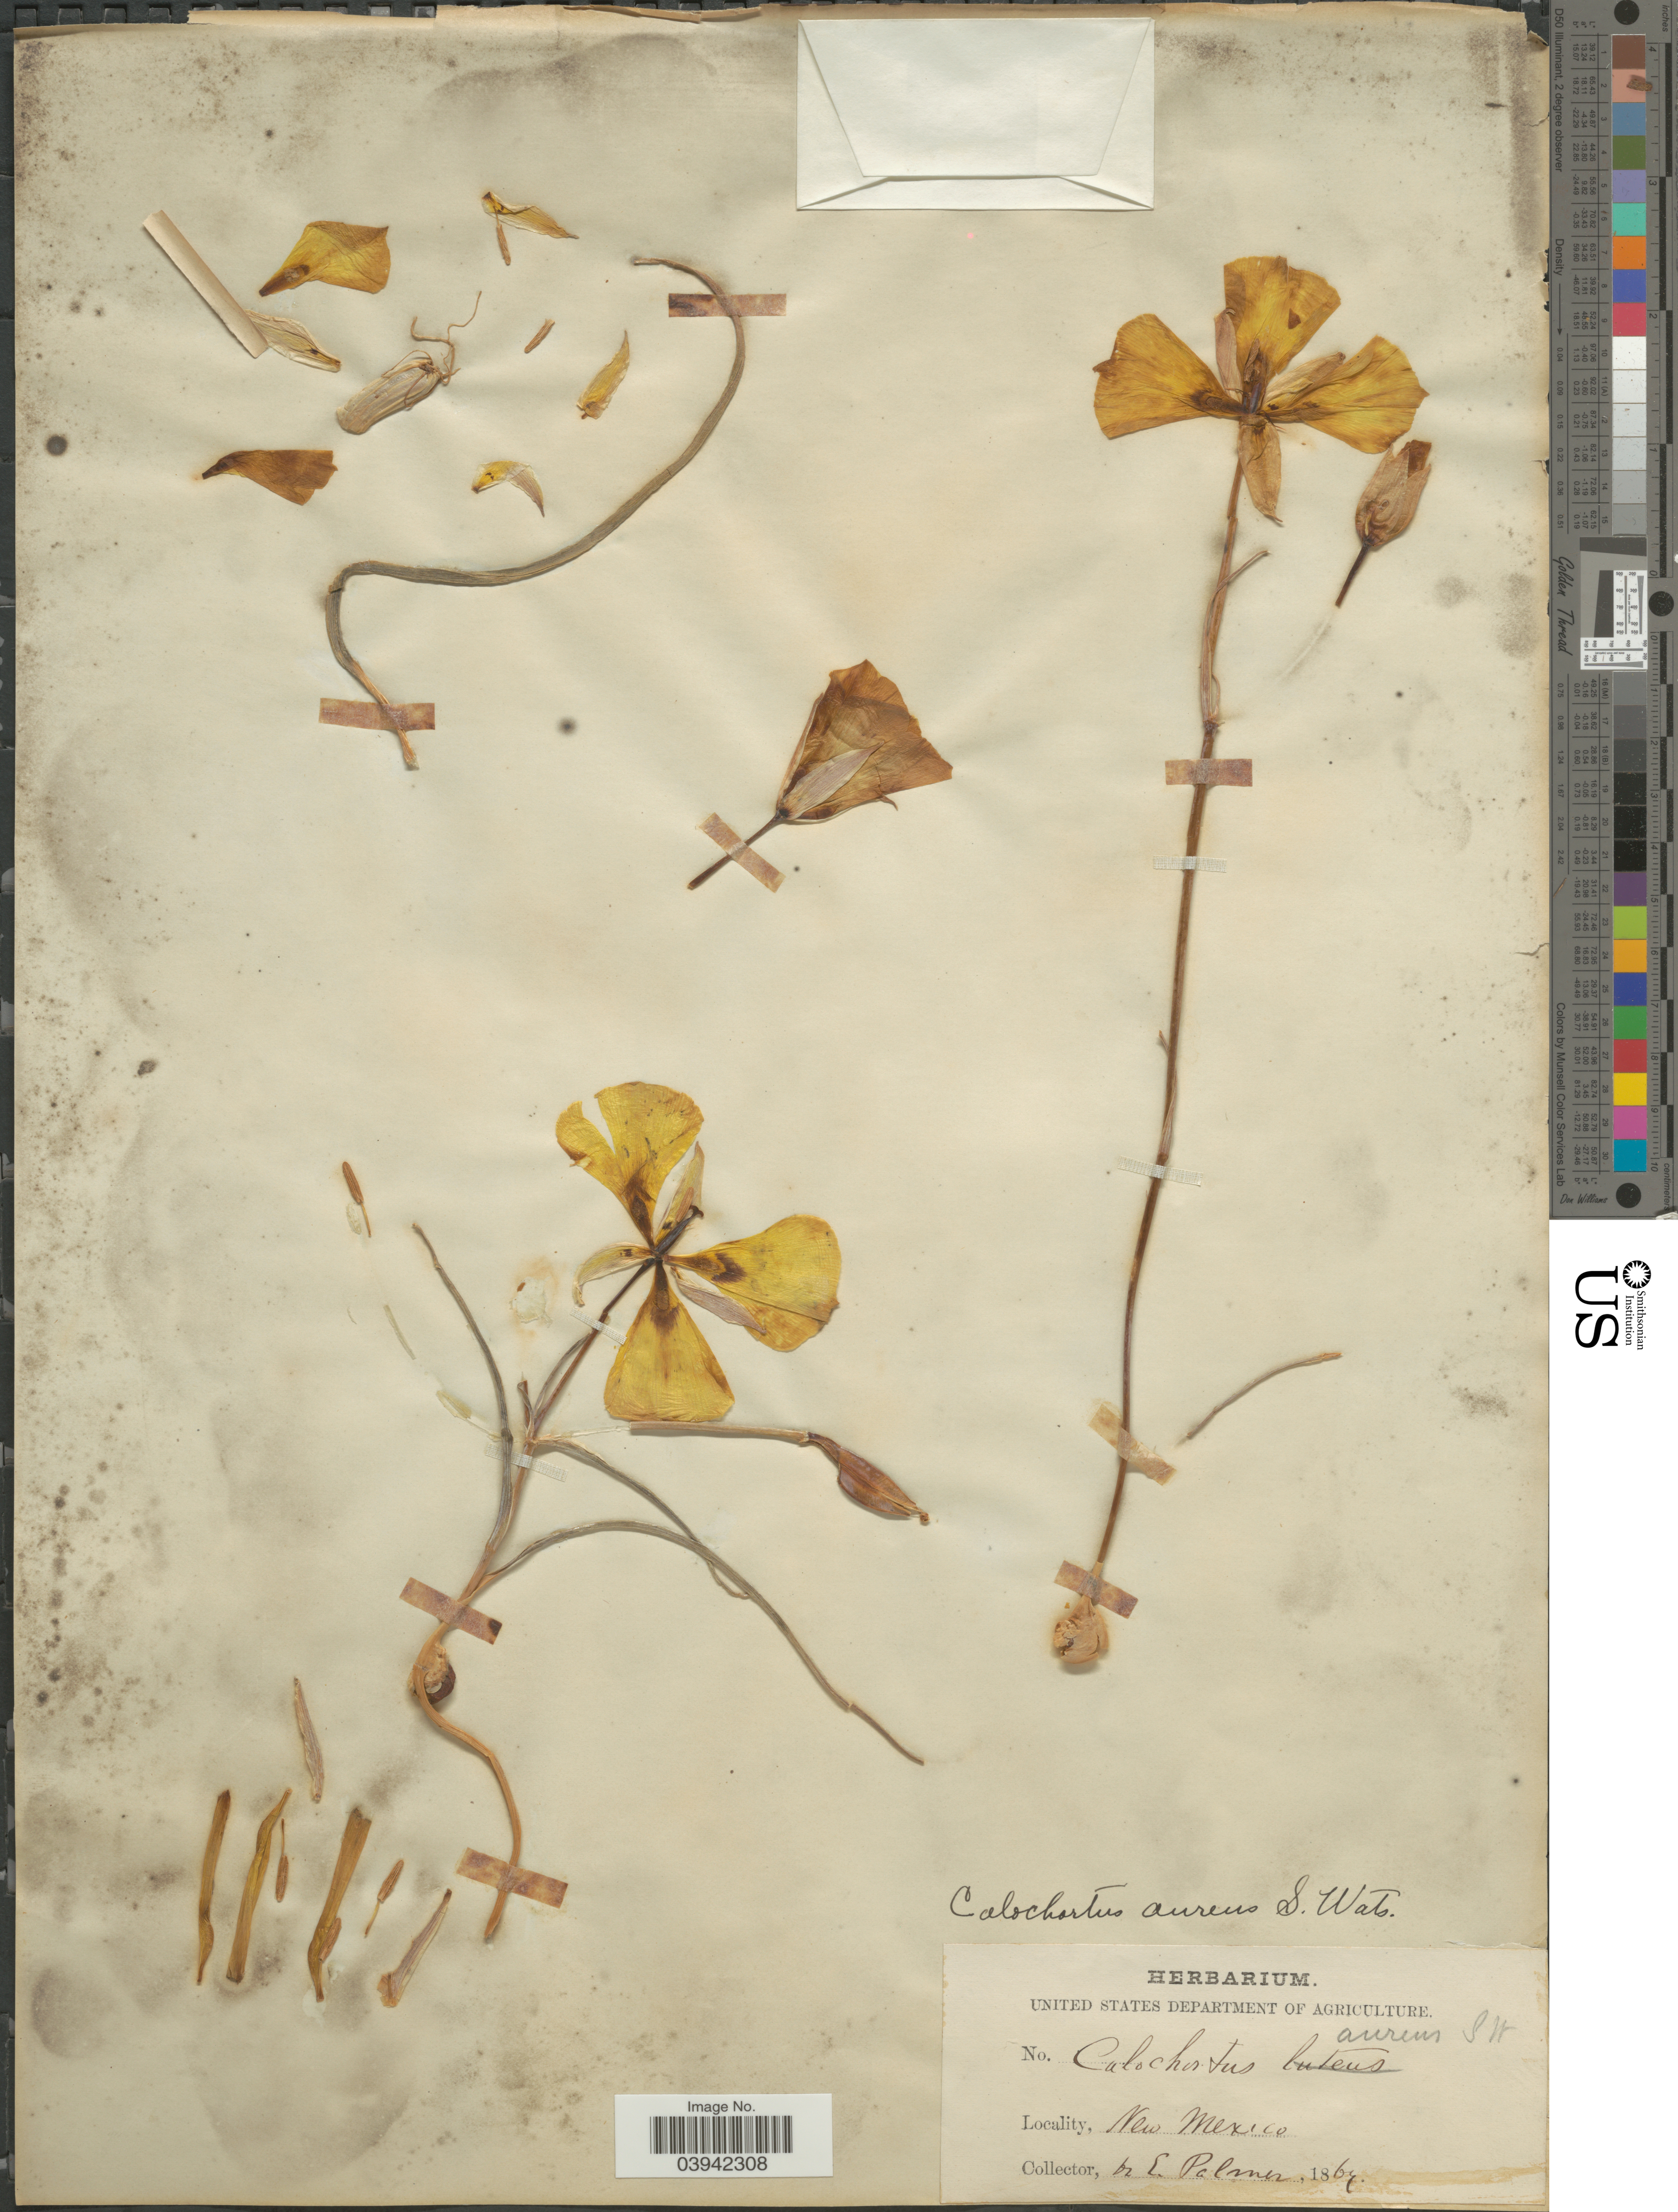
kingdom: Plantae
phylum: Tracheophyta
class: Liliopsida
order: Liliales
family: Liliaceae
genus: Calochortus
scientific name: Calochortus aureus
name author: S. Watson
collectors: E. Palmer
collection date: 1867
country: United States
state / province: New Mexico